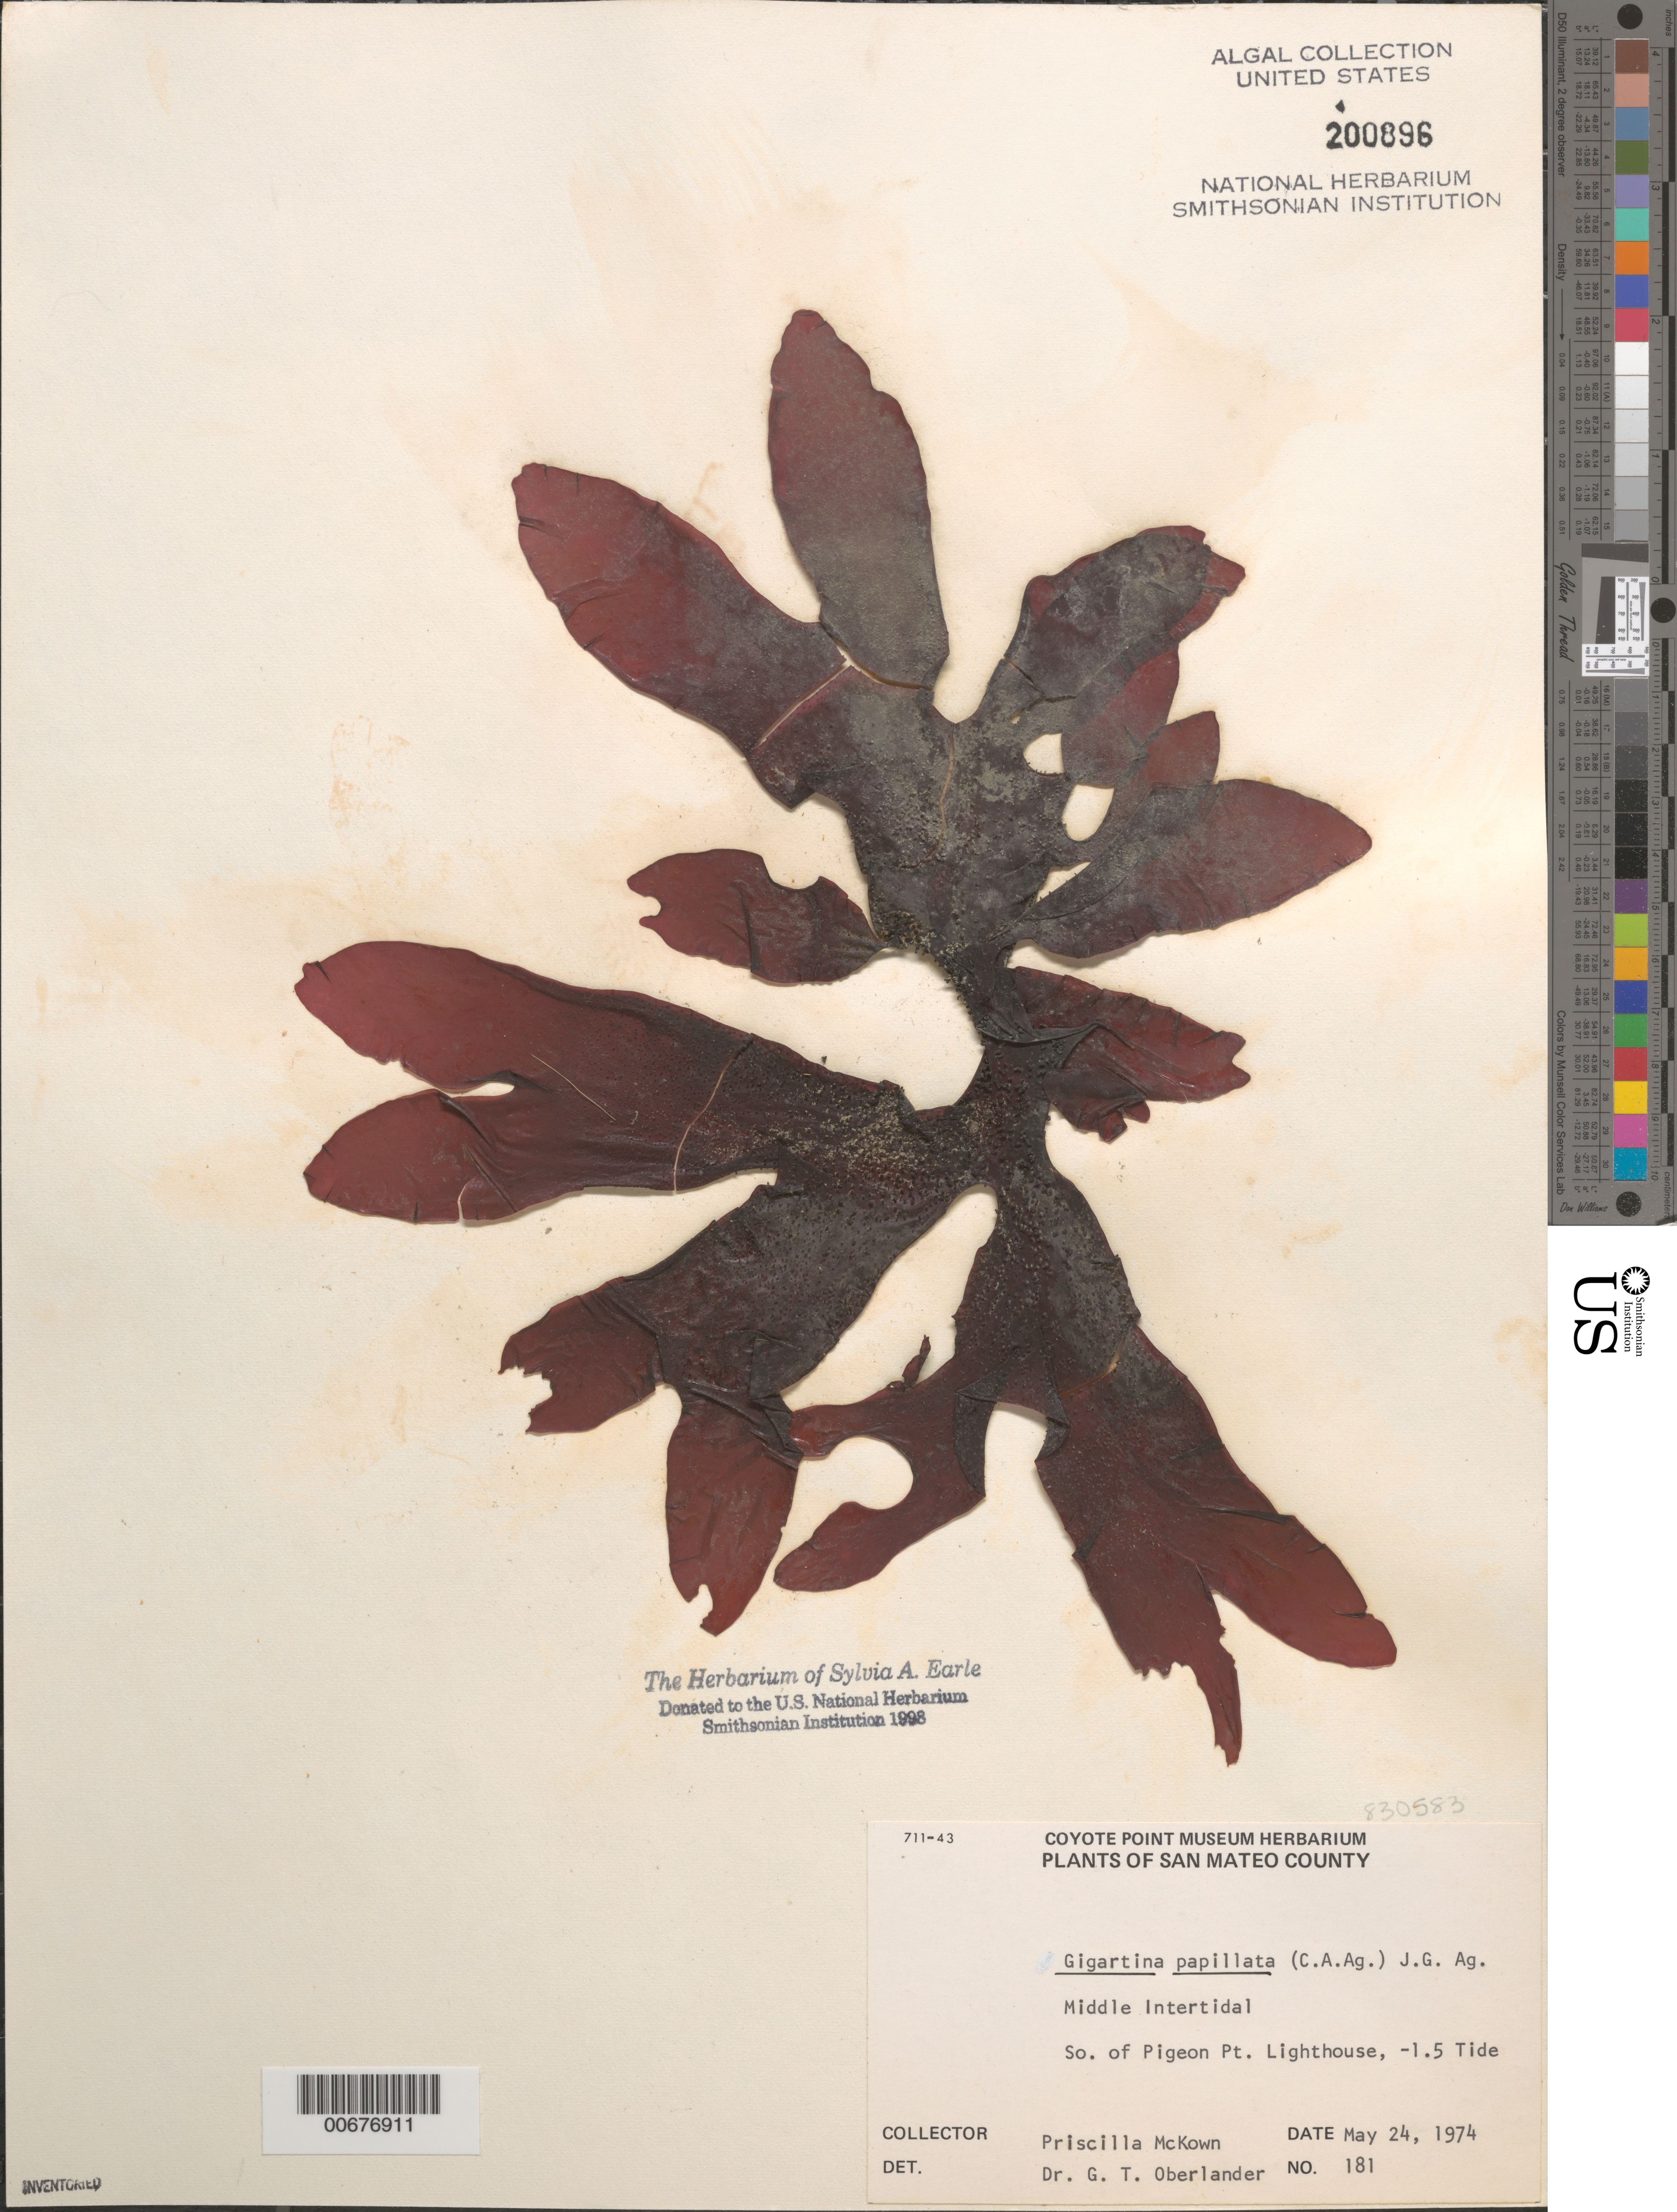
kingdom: Plantae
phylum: Rhodophyta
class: Florideophyceae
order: Gigartinales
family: Phyllophoraceae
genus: Mastocarpus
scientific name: Mastocarpus papillatus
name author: (C. Agardh) Kütz.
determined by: Algae name updating Project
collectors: P. McKown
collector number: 181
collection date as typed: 24 May 1974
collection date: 1974-05-24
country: United States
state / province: California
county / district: San Mateo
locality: South of Pigeon Point Lighthouse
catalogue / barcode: US 200896